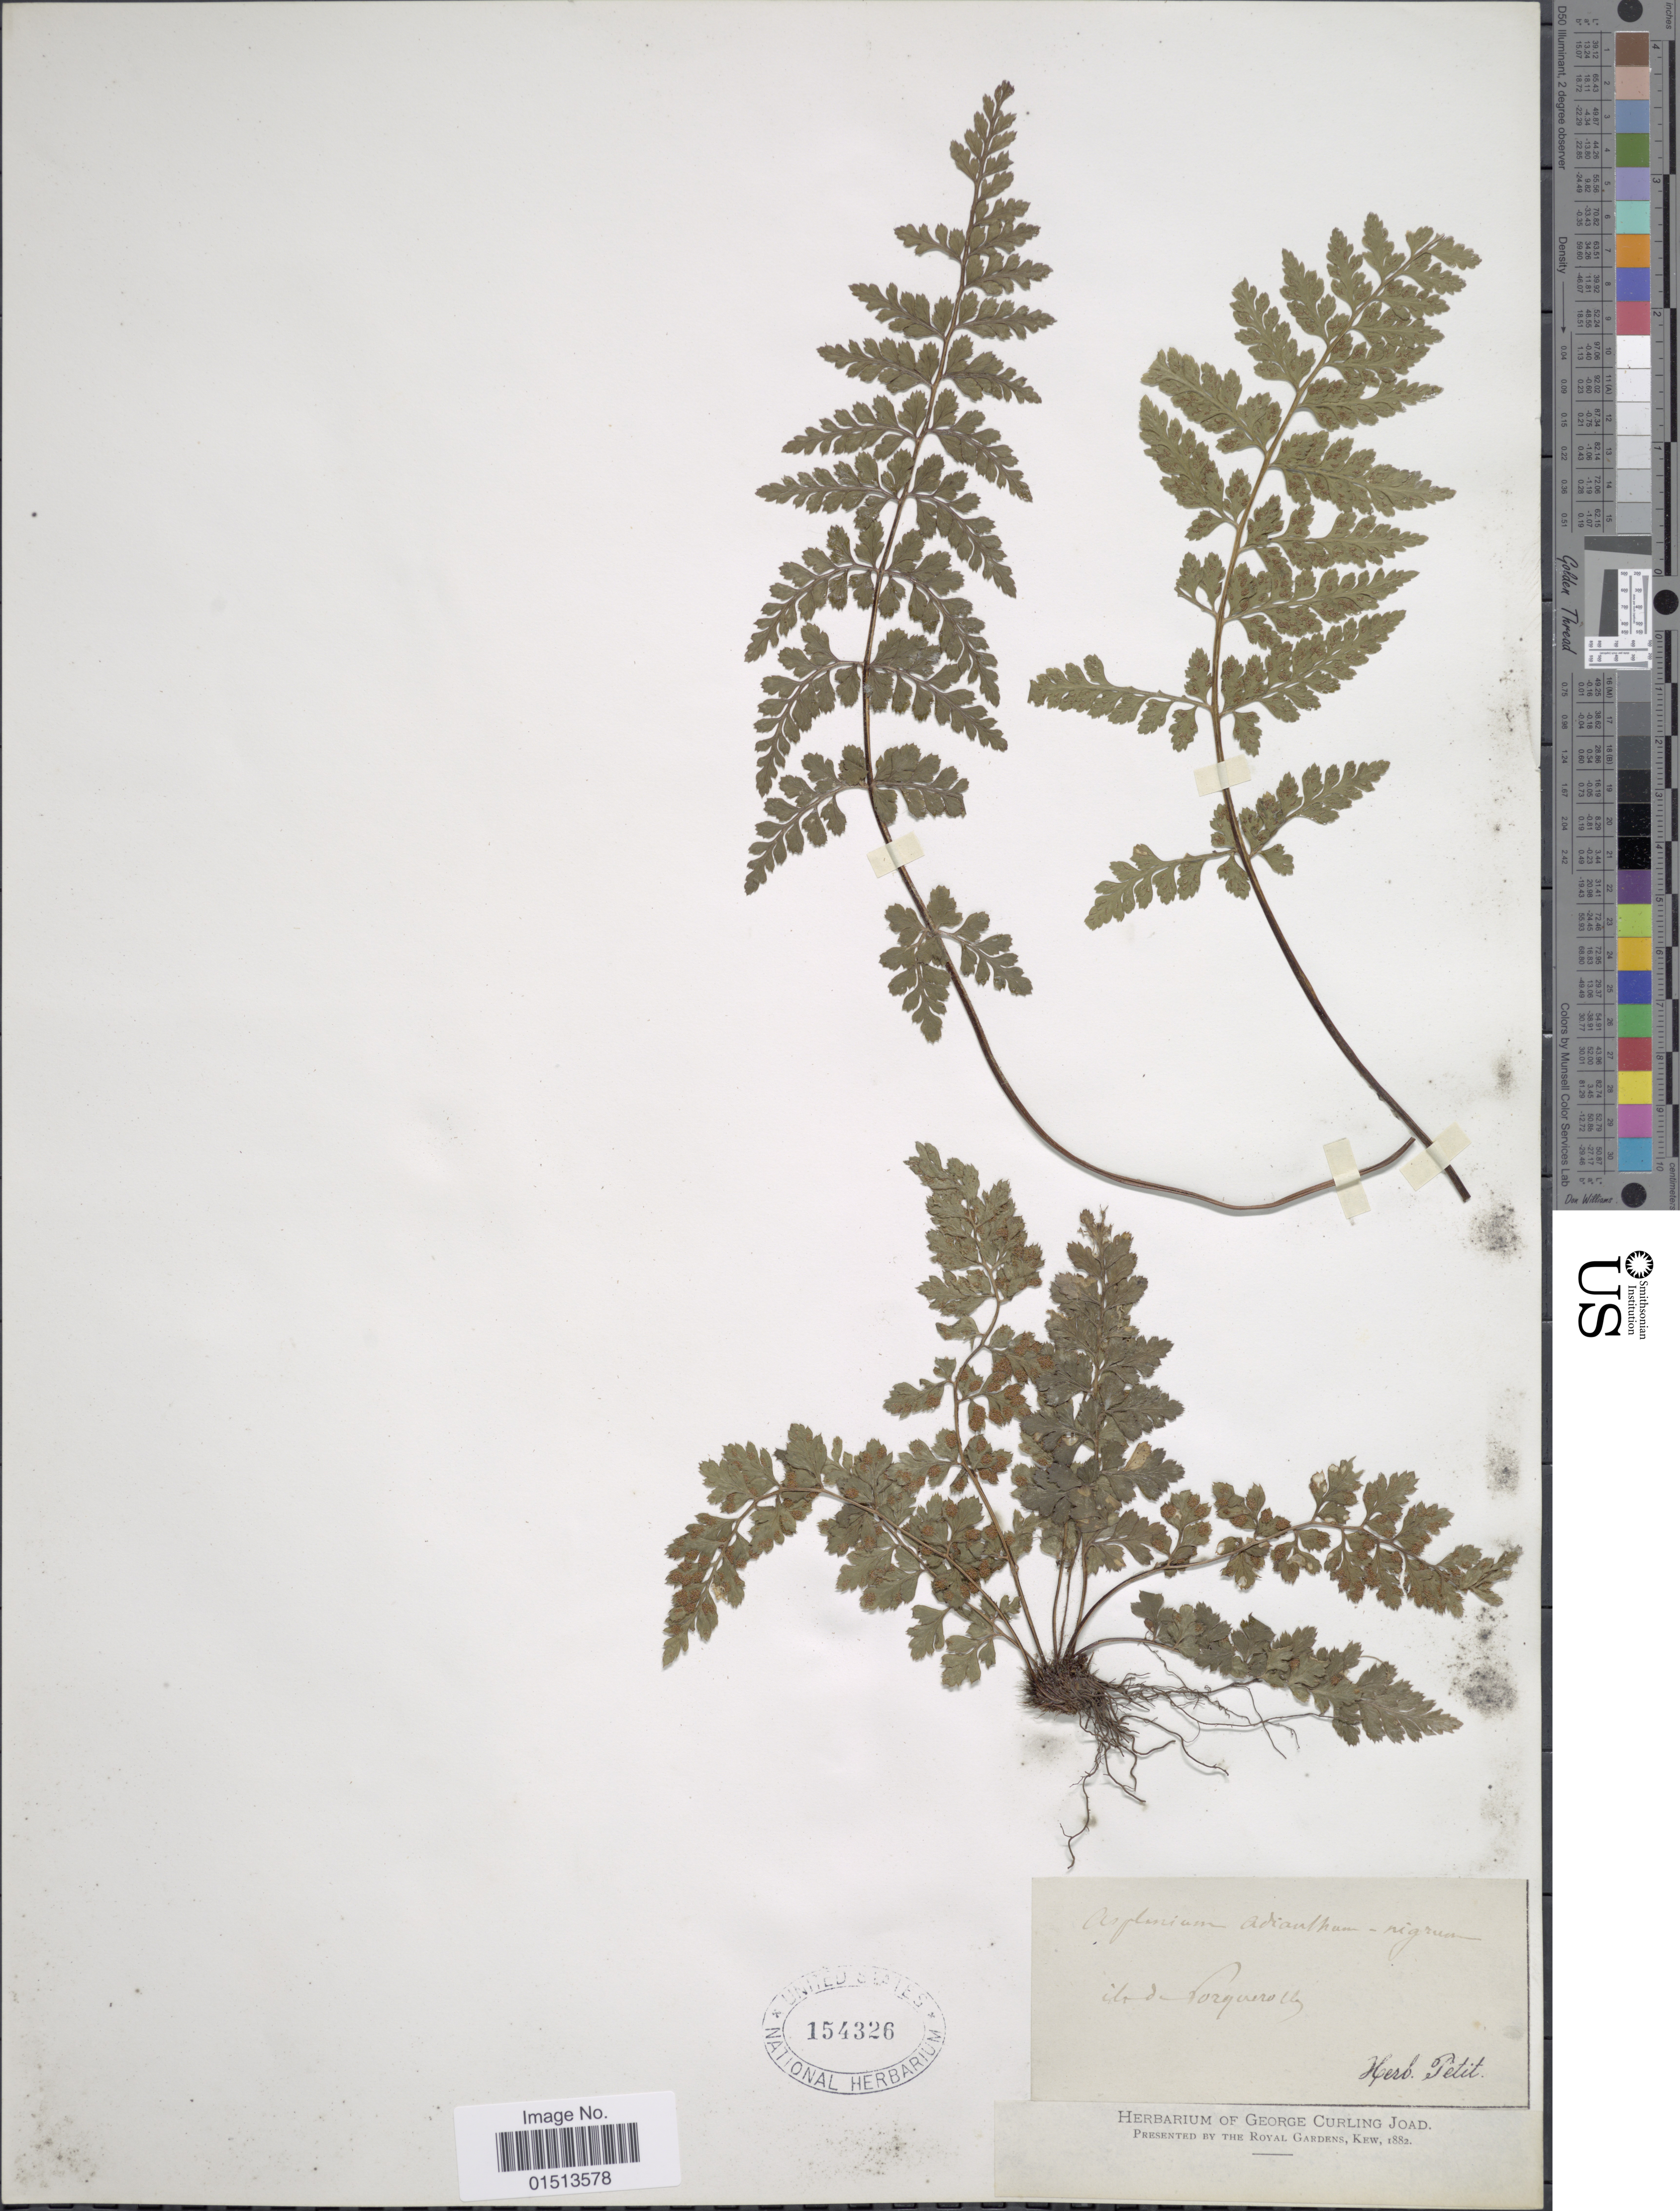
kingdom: Plantae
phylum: Tracheophyta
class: Polypodiopsida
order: Polypodiales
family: Aspleniaceae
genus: Asplenium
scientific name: Asplenium adiantum-nigrum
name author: L.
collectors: ex herb. Petit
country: France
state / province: Provence-Alpes-Côte d'Azur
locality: Ila de Porguero Ug. [interpreted]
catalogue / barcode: US 154326